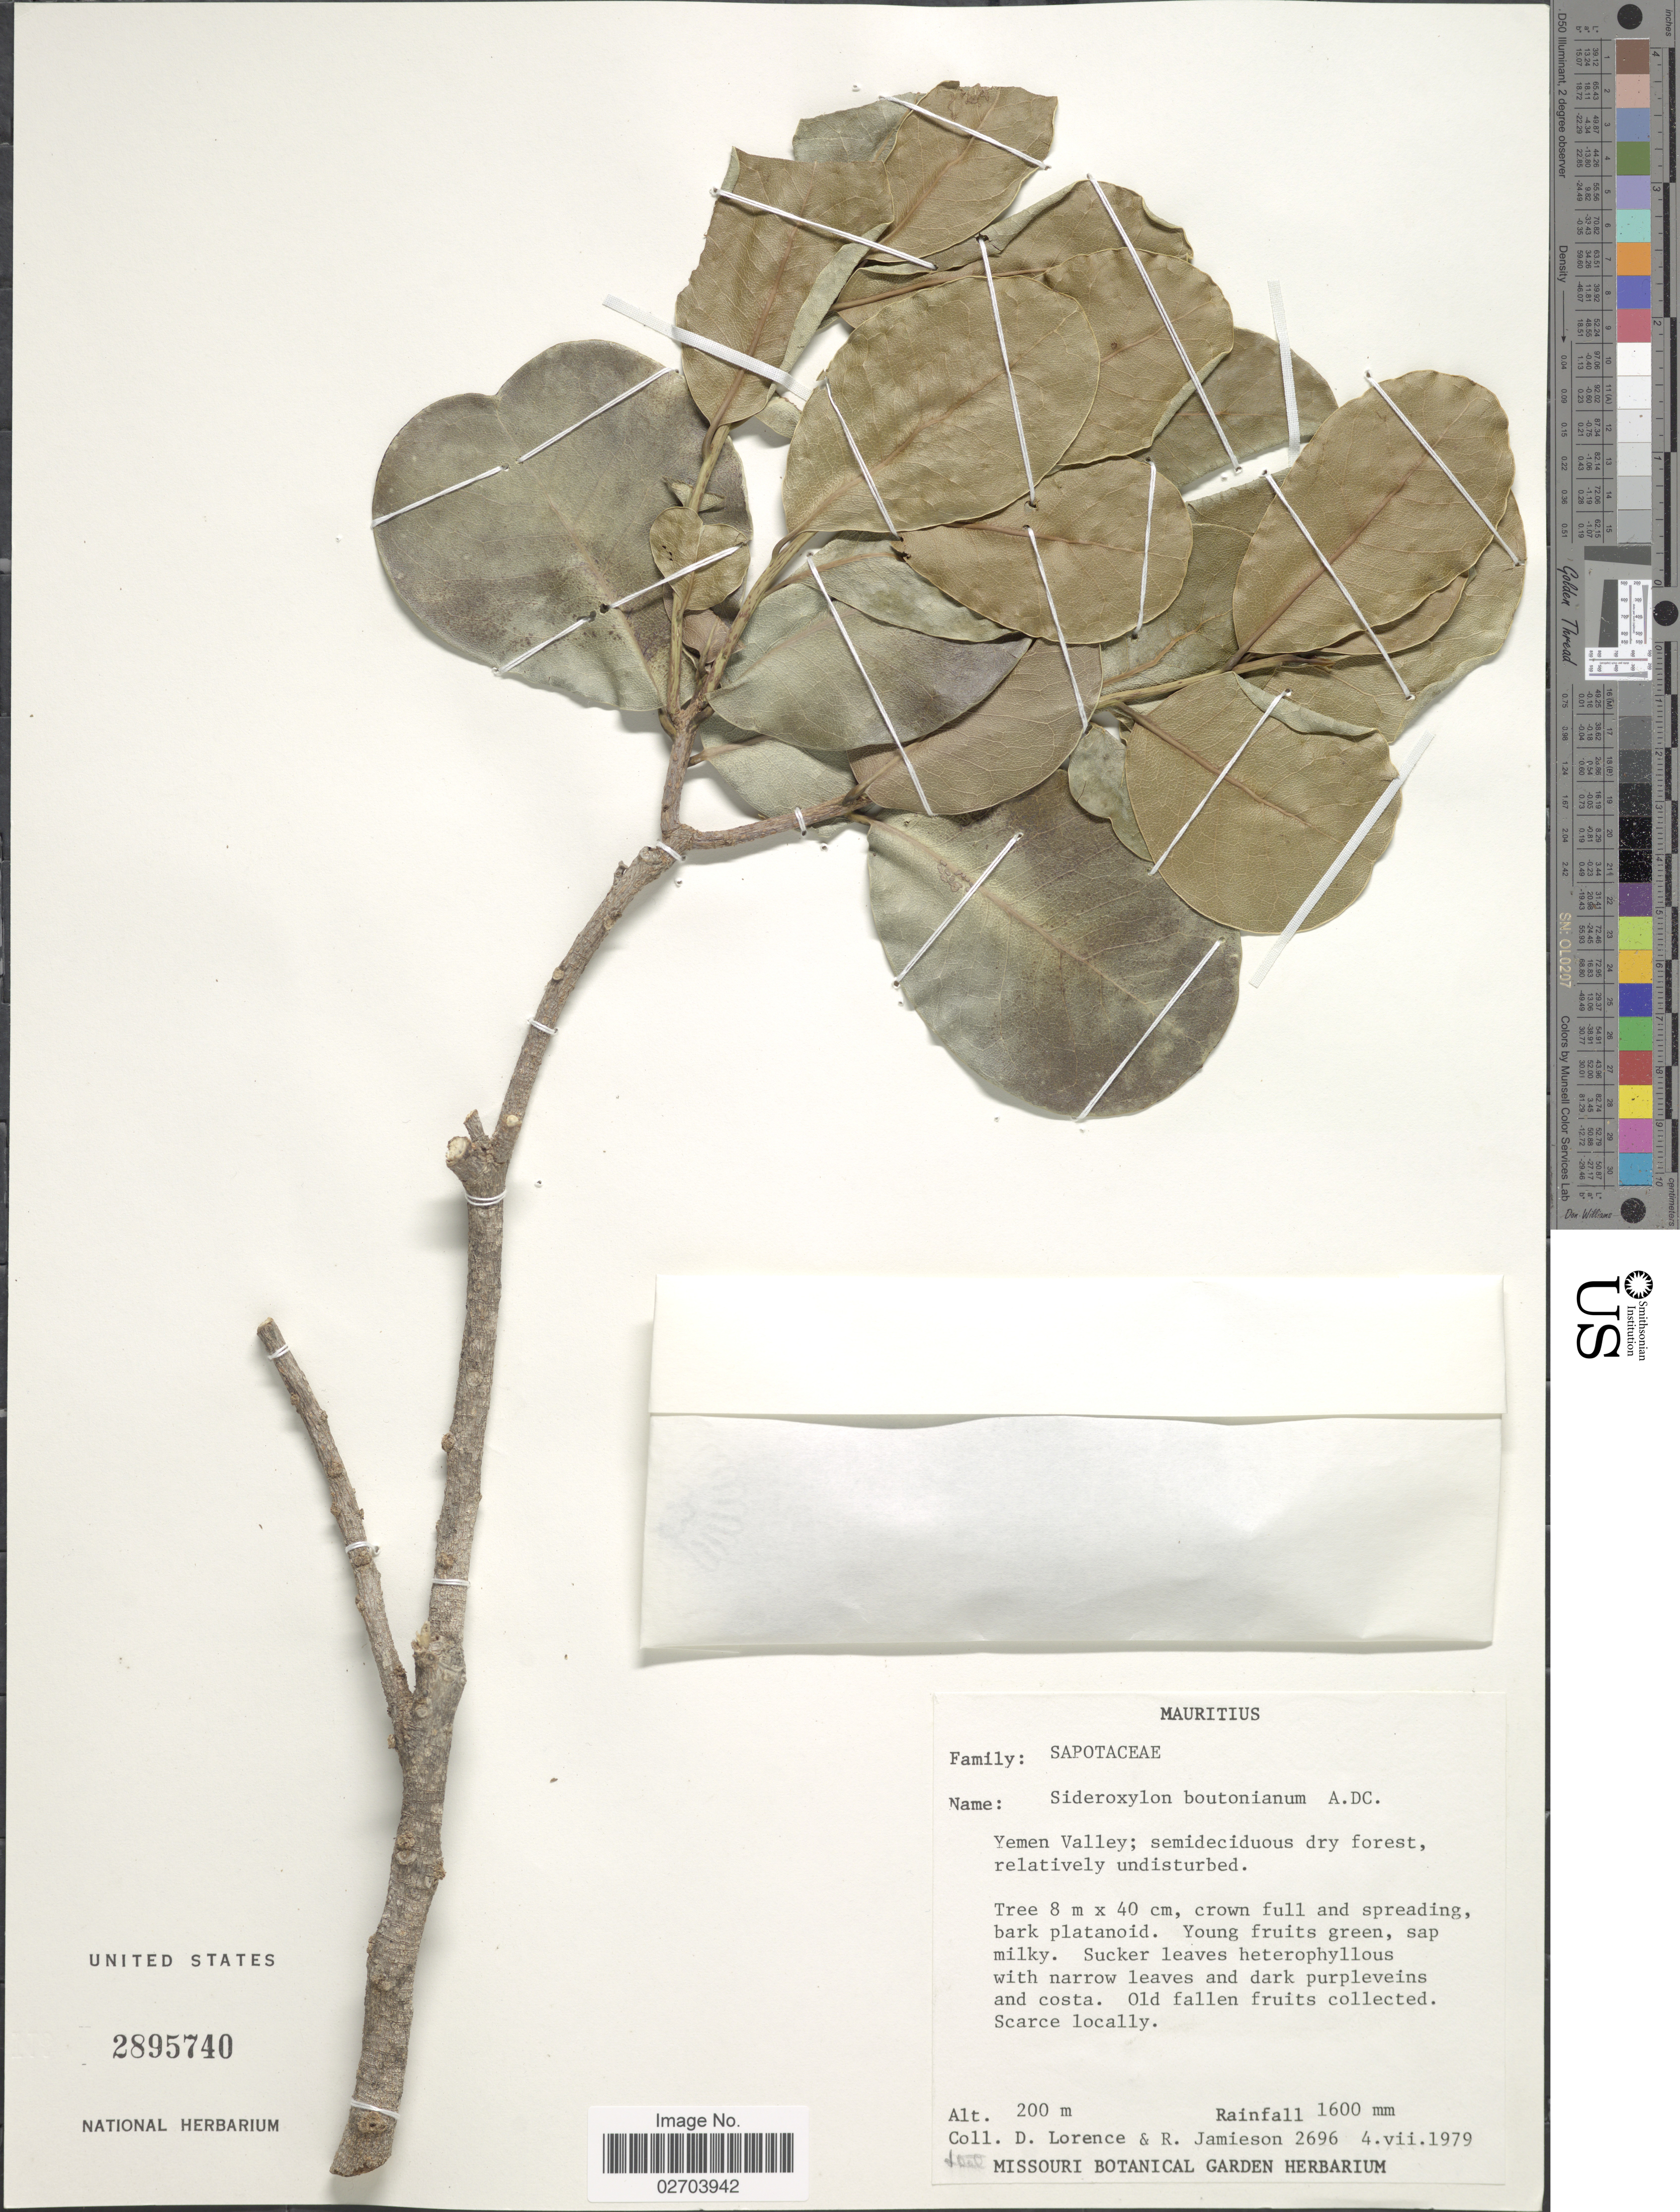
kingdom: Plantae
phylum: Tracheophyta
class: Magnoliopsida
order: Ericales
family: Sapotaceae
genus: Sideroxylon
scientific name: Sideroxylon boutonianum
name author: A. DC.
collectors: D. Lorence & R. Jamieson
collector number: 2696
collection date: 1979-07-04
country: Mauritius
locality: Yemen Valley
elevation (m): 200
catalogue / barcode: US 2895740